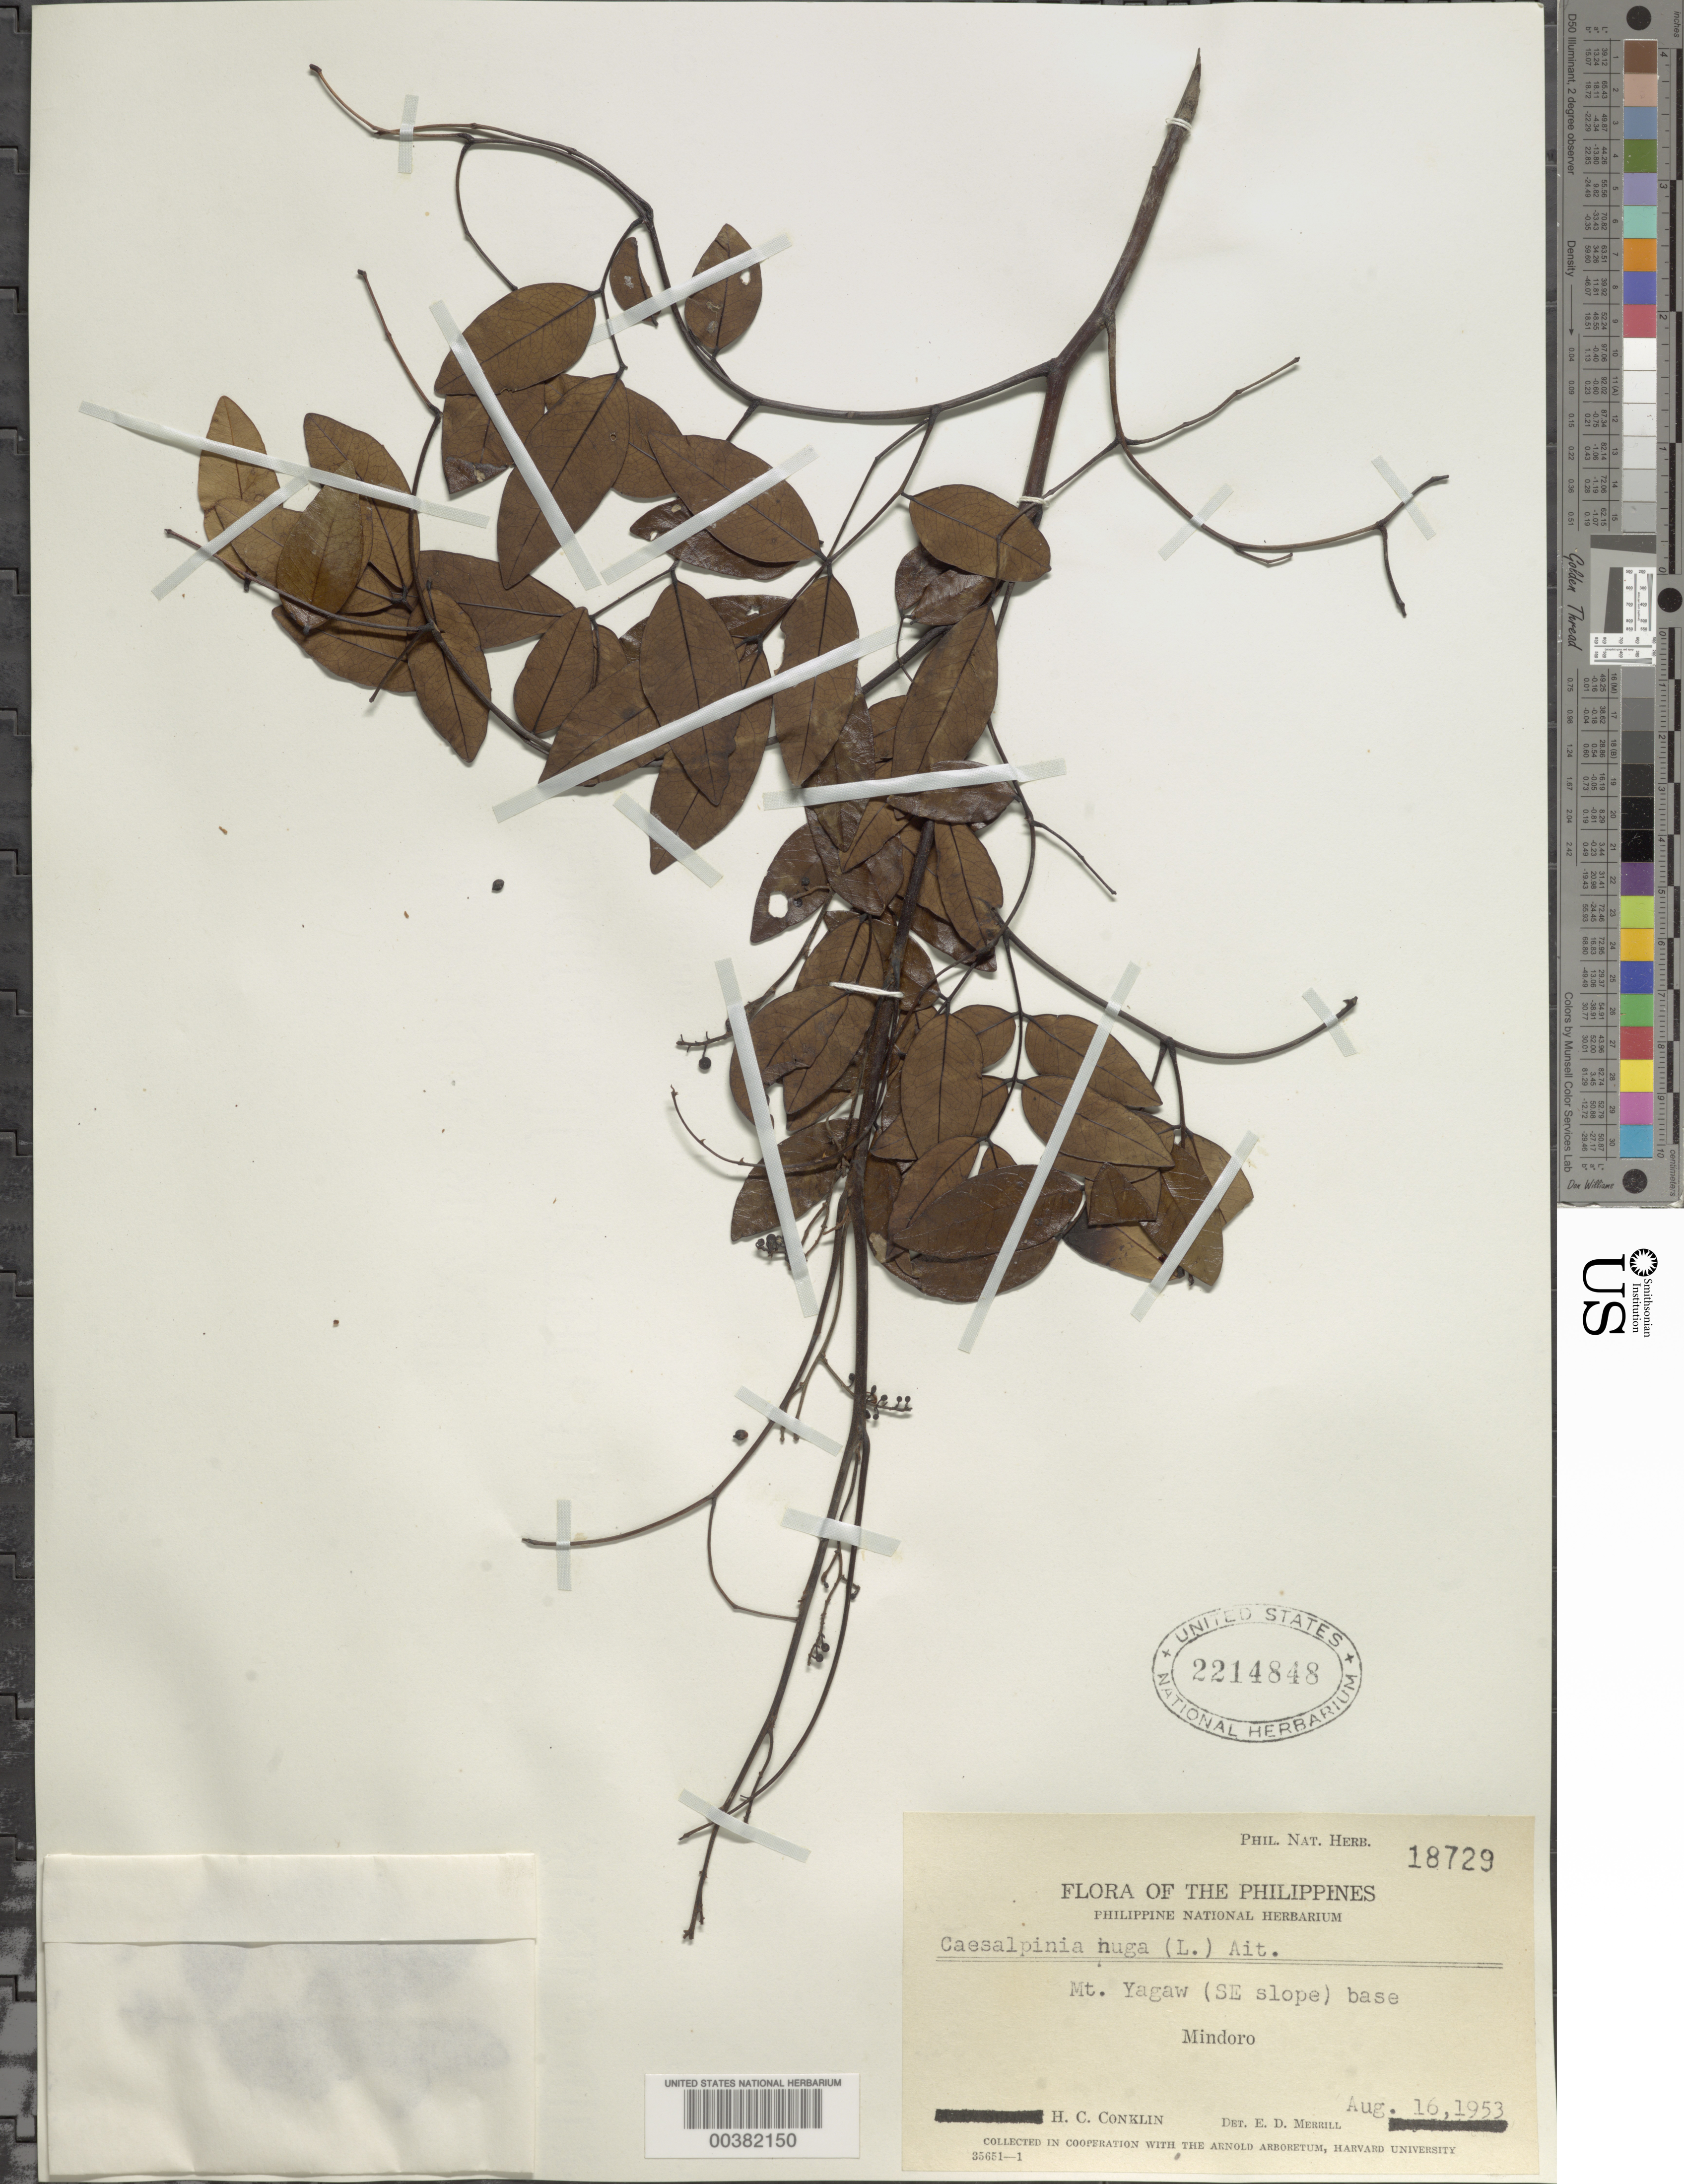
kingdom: Plantae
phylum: Tracheophyta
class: Magnoliopsida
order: Fabales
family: Fabaceae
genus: Ticanto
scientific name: Ticanto crista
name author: (L.) R. Clark & Gagnon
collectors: H. Conklin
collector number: Phil. Nat. Herb. 18729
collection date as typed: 16 Aug 1953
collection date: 1953-08-16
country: Philippines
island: Mindoro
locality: Mt. yagaw (se slope) base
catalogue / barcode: US 2214848